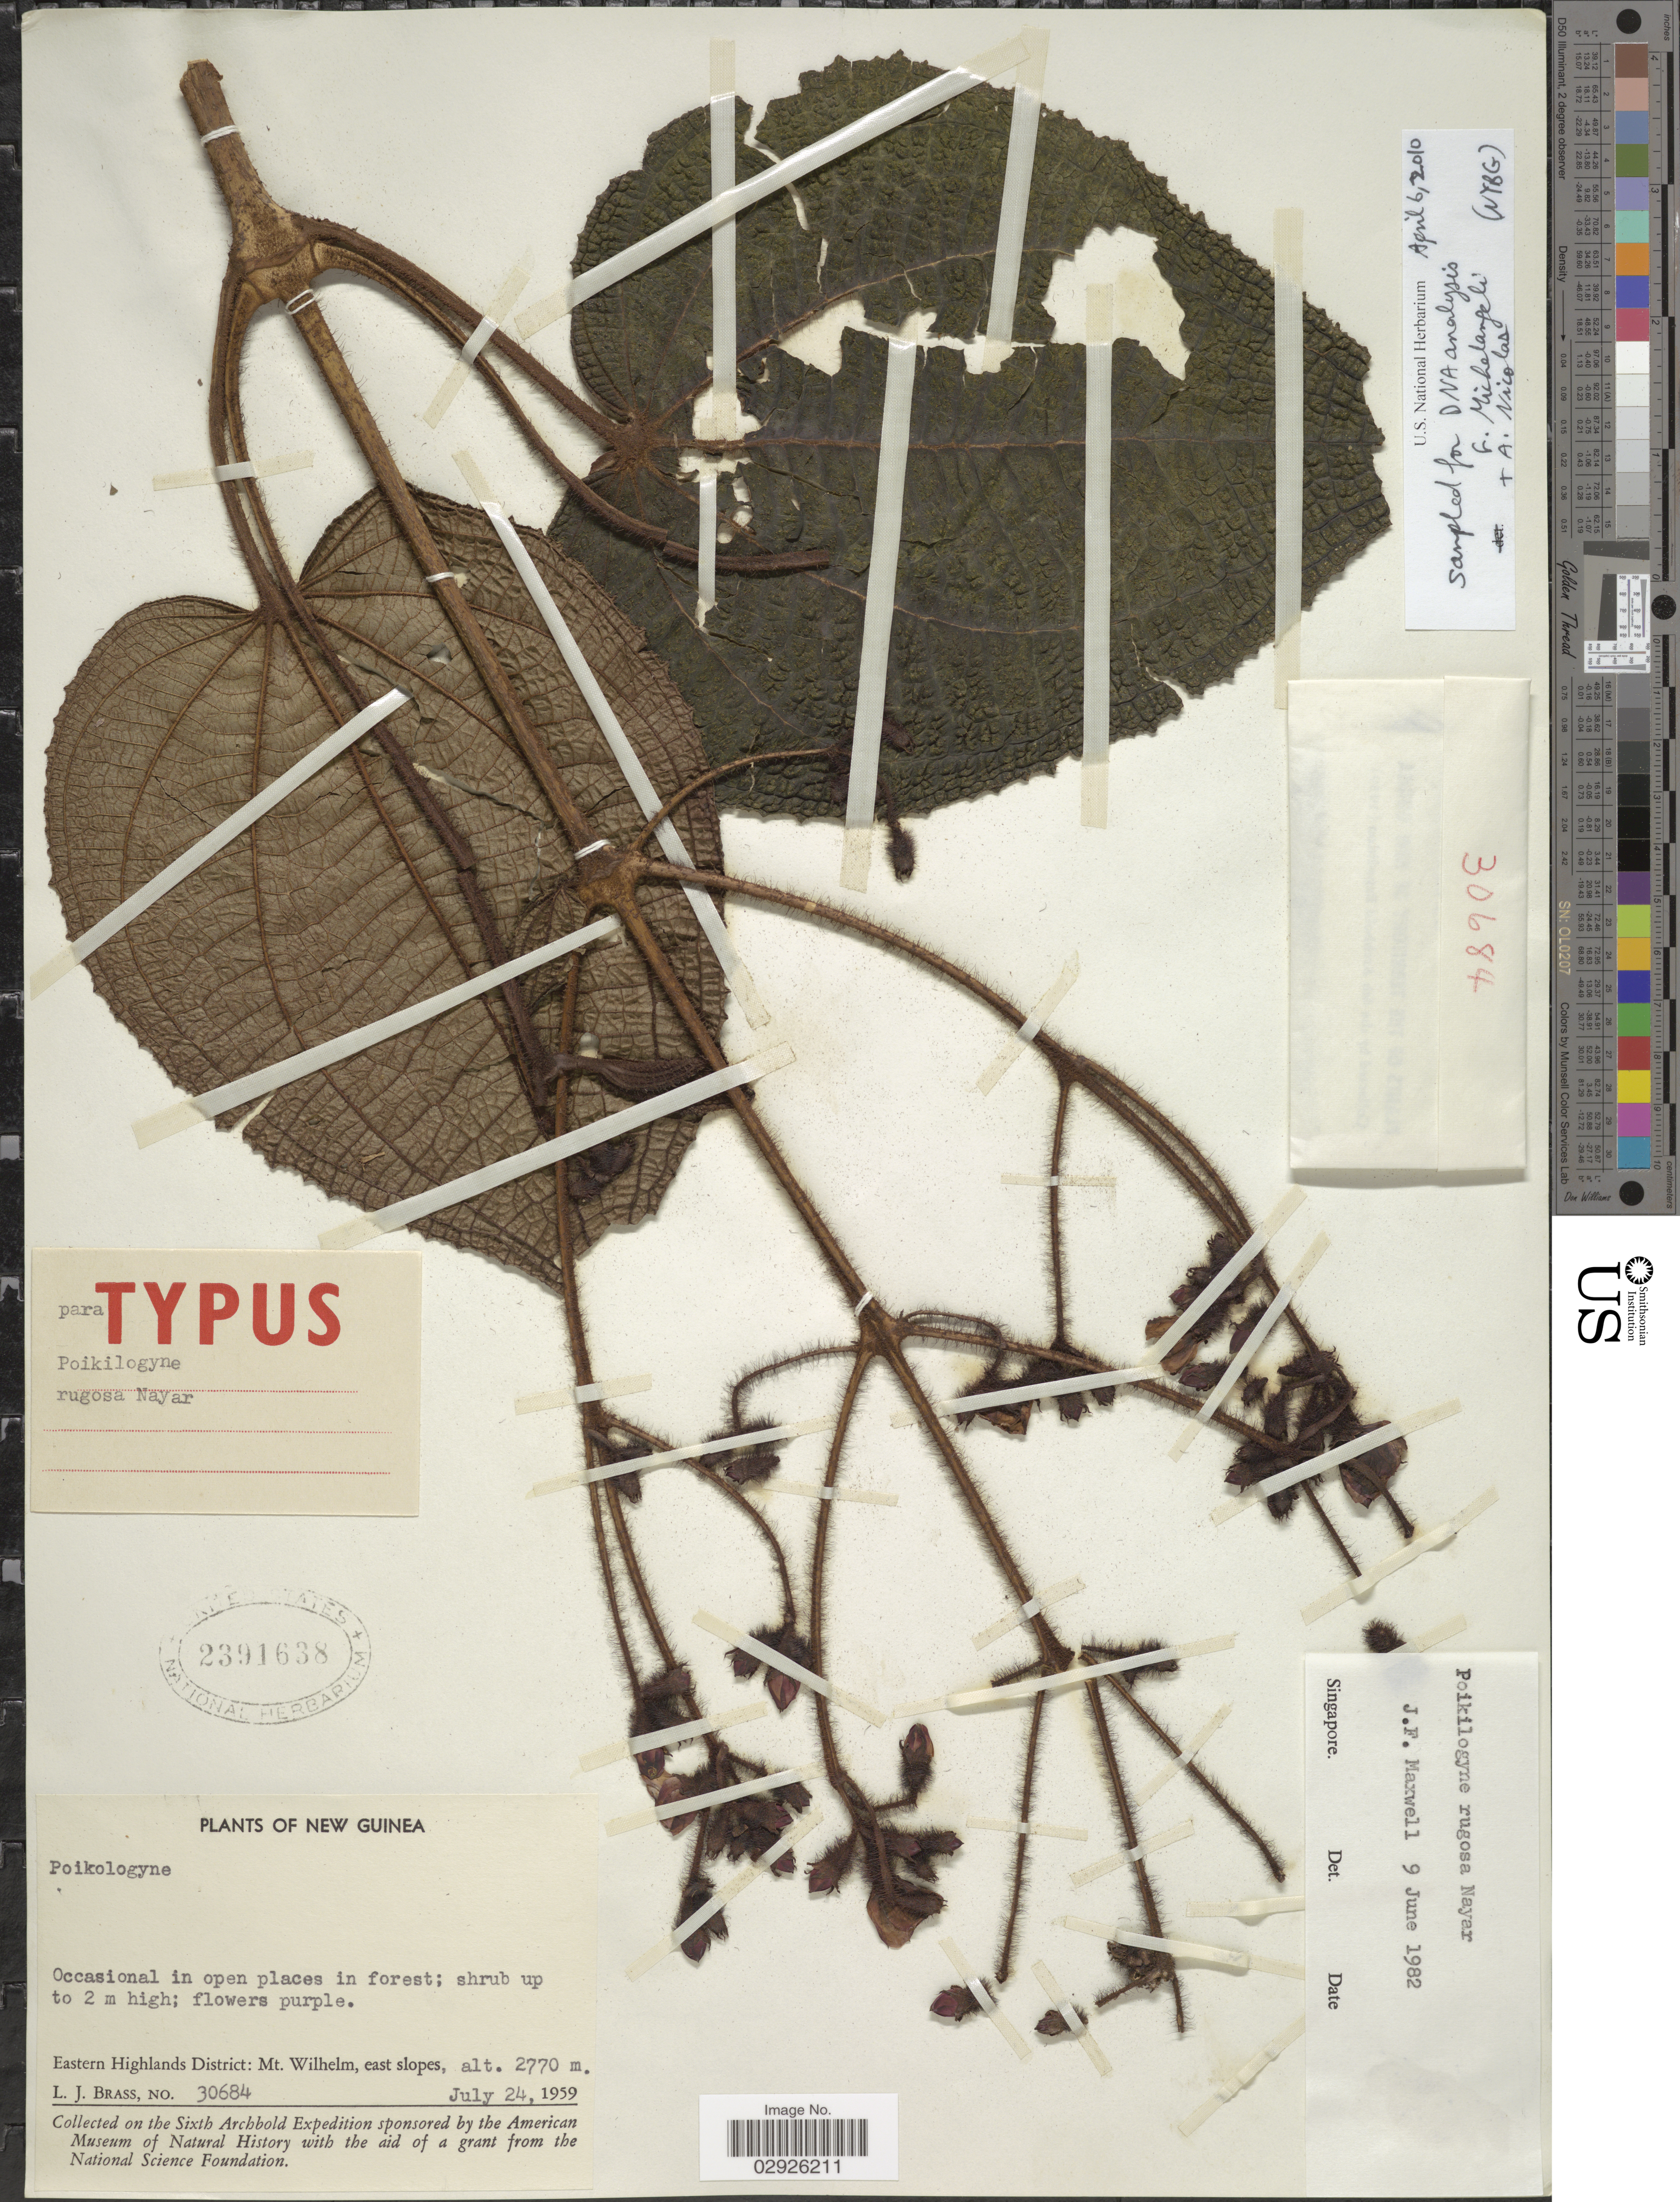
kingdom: Plantae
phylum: Tracheophyta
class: Magnoliopsida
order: Myrtales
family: Melastomataceae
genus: Poikilogyne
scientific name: Poikilogyne rugosa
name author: M.P. Nayar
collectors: L. J. Brass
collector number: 30684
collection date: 1959-07-24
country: Papua New Guinea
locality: New Guinea. Eastern Highlands District: Mt. Wilhelm, east slopes.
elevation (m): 2770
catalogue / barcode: US 2391638